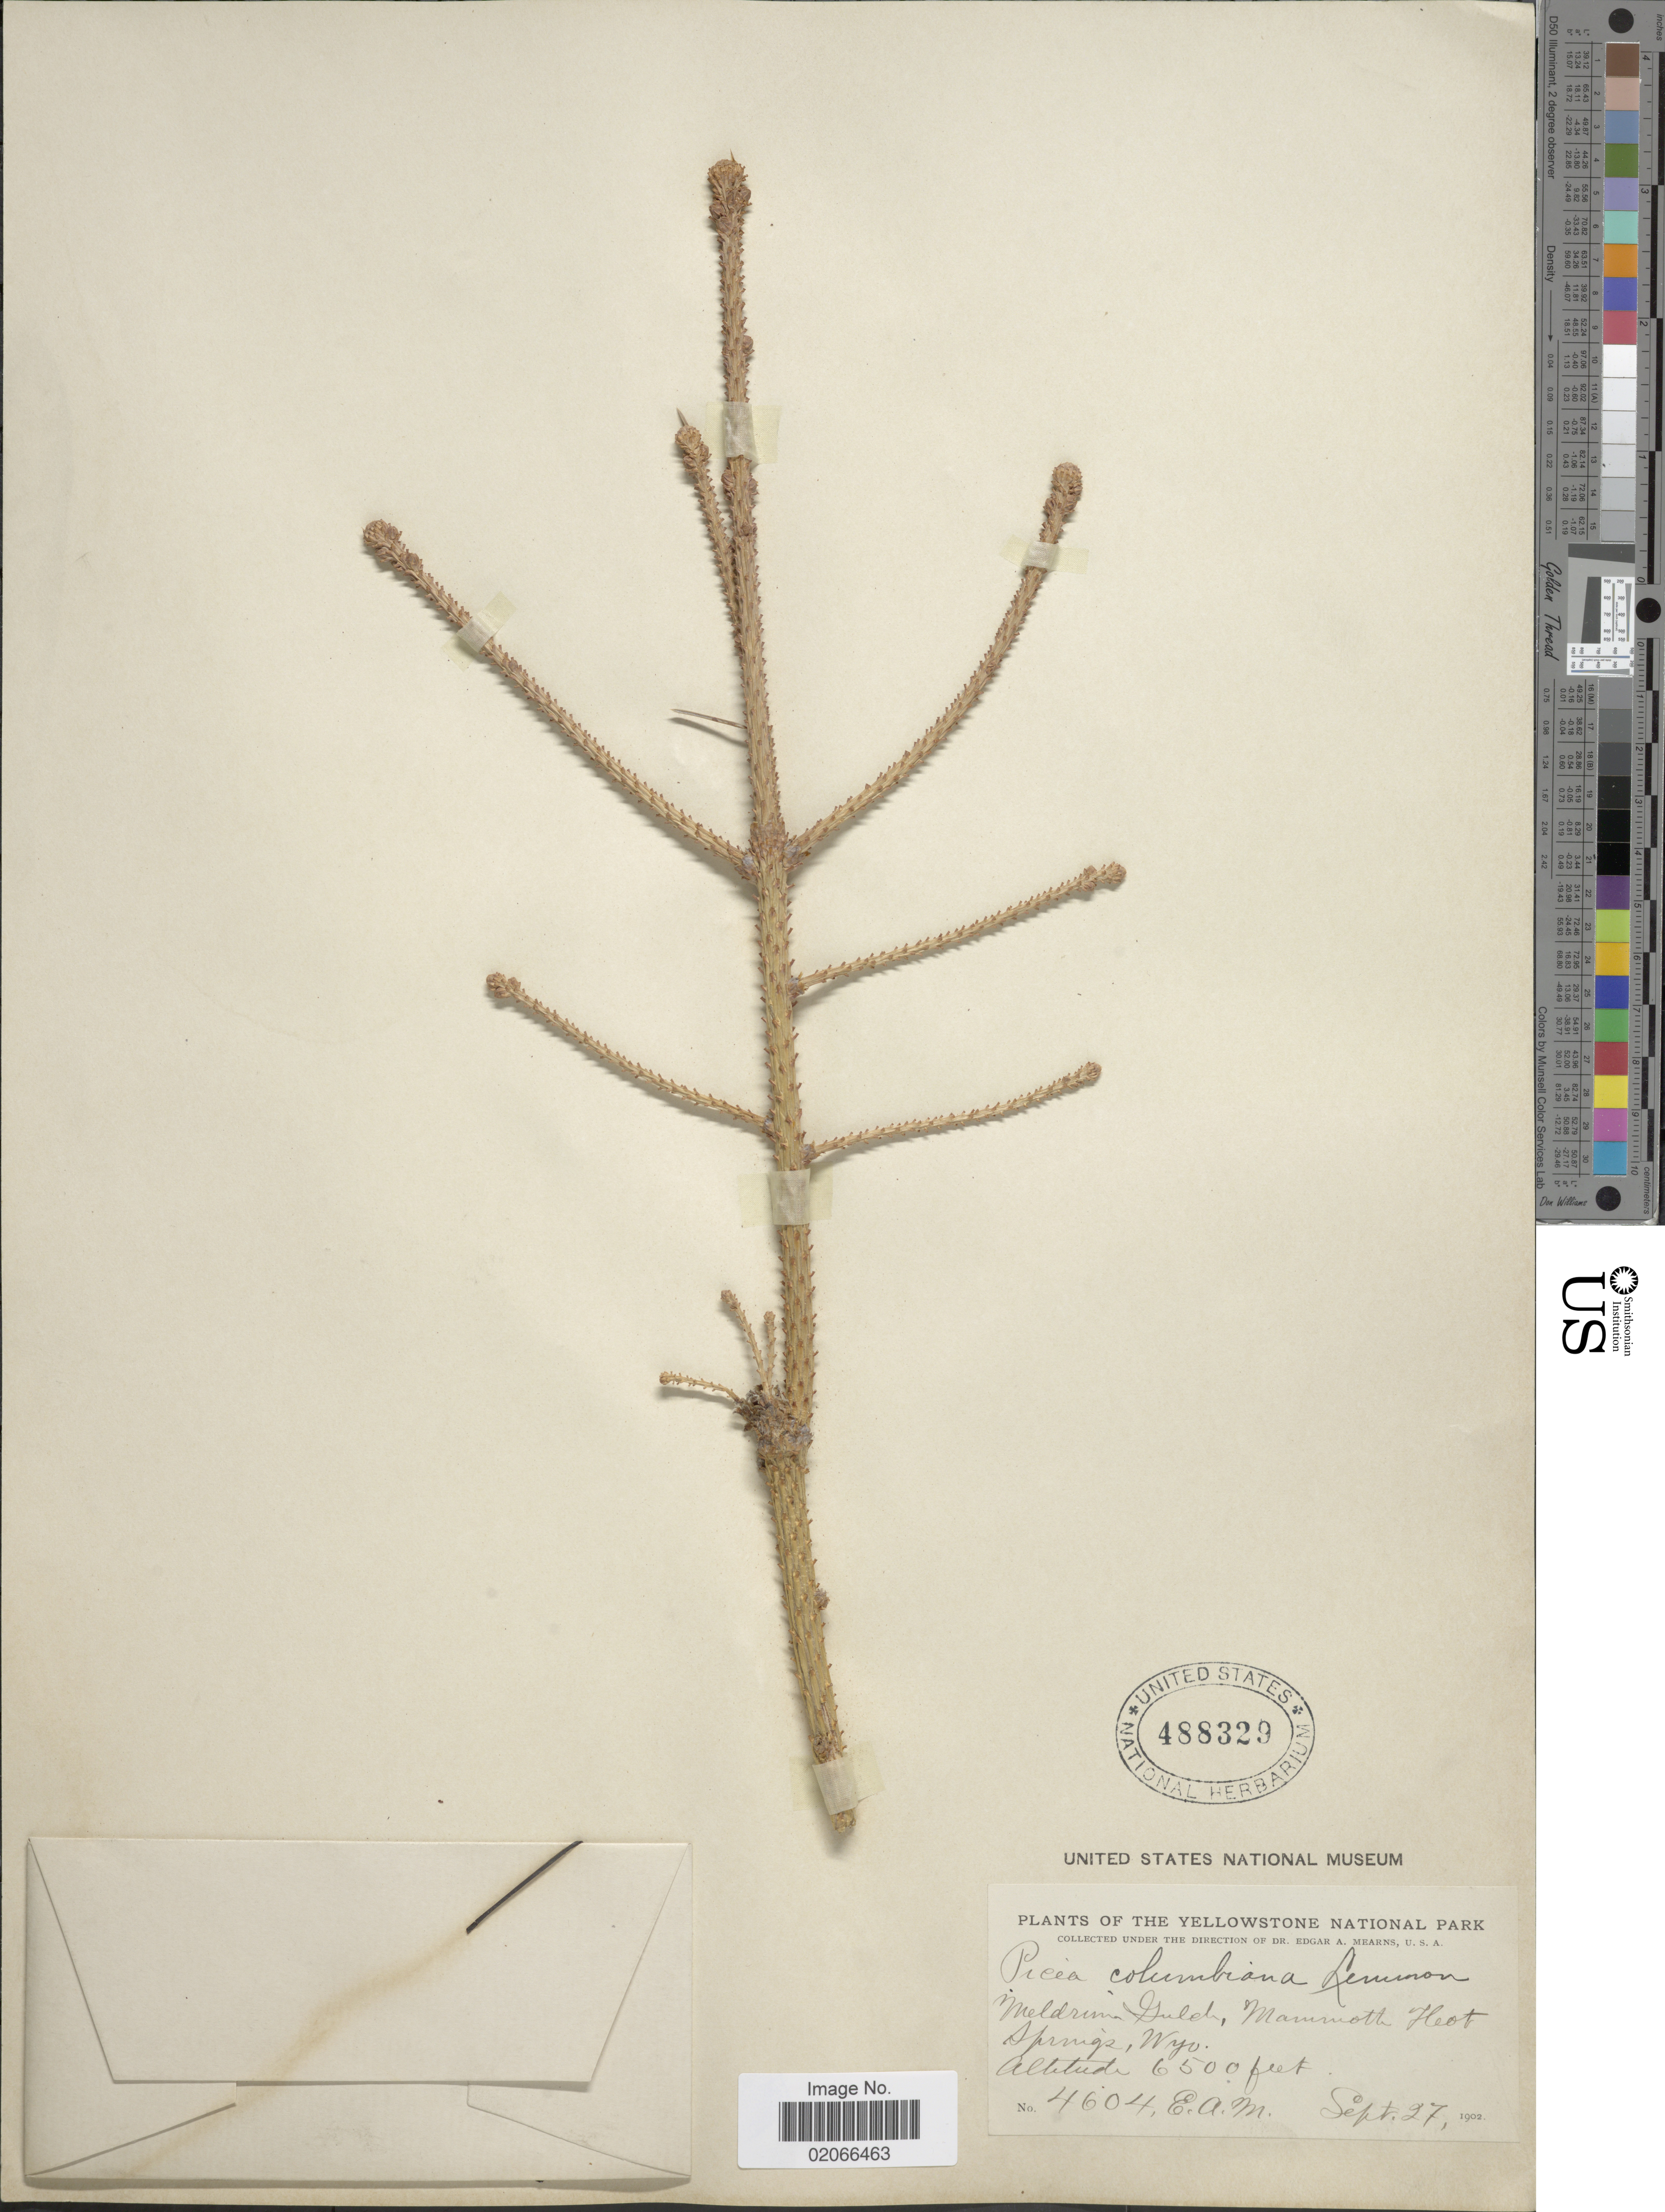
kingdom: Plantae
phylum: Tracheophyta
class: Pinopsida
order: Pinales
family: Pinaceae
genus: Picea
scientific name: Picea engelmannii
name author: Parry ex Engelm.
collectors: E. A. Mearns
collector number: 4604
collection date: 1902-09-27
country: United States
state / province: Wyoming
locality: Yellowstone National Park, Meldrum Gulch, Mammoth Hot Springs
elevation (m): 1981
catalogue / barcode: US 488329